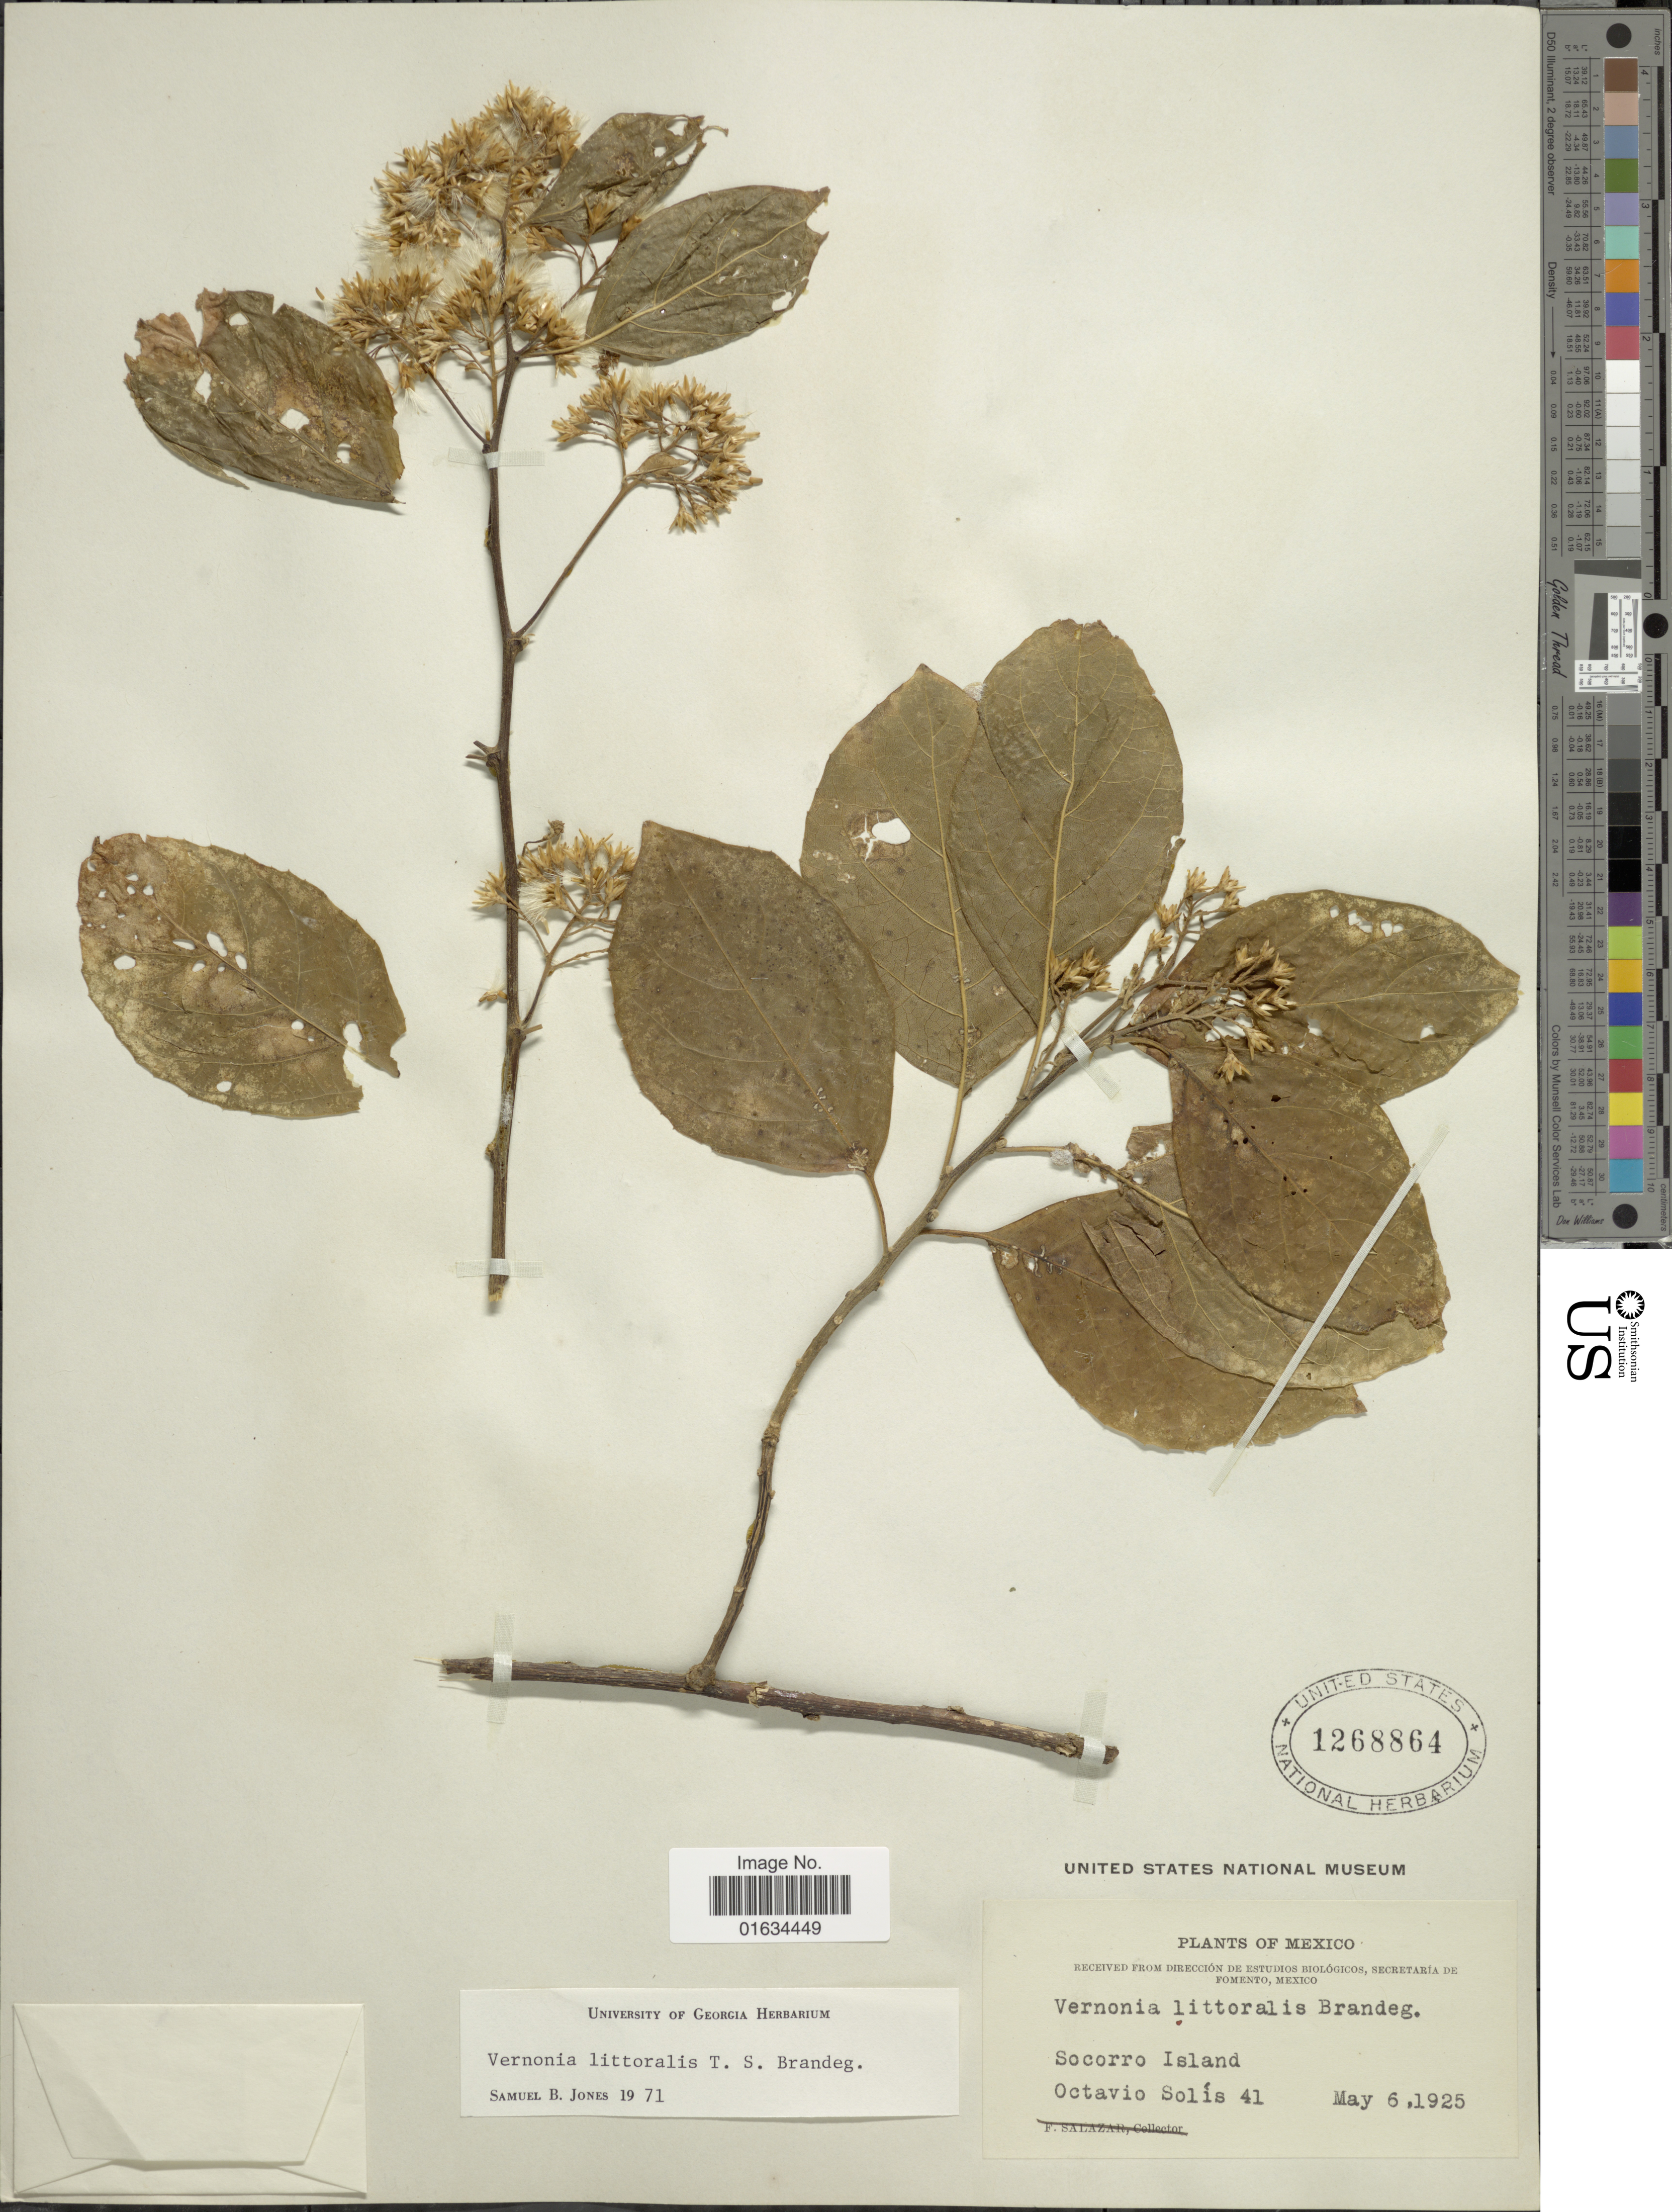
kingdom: Plantae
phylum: Tracheophyta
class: Magnoliopsida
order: Asterales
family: Asteraceae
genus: Eremosis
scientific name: Eremosis littoralis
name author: Gleason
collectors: O. Solis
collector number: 41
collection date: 1925-05-06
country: Mexico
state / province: Colima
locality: Socorro Island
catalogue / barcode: US 1268864